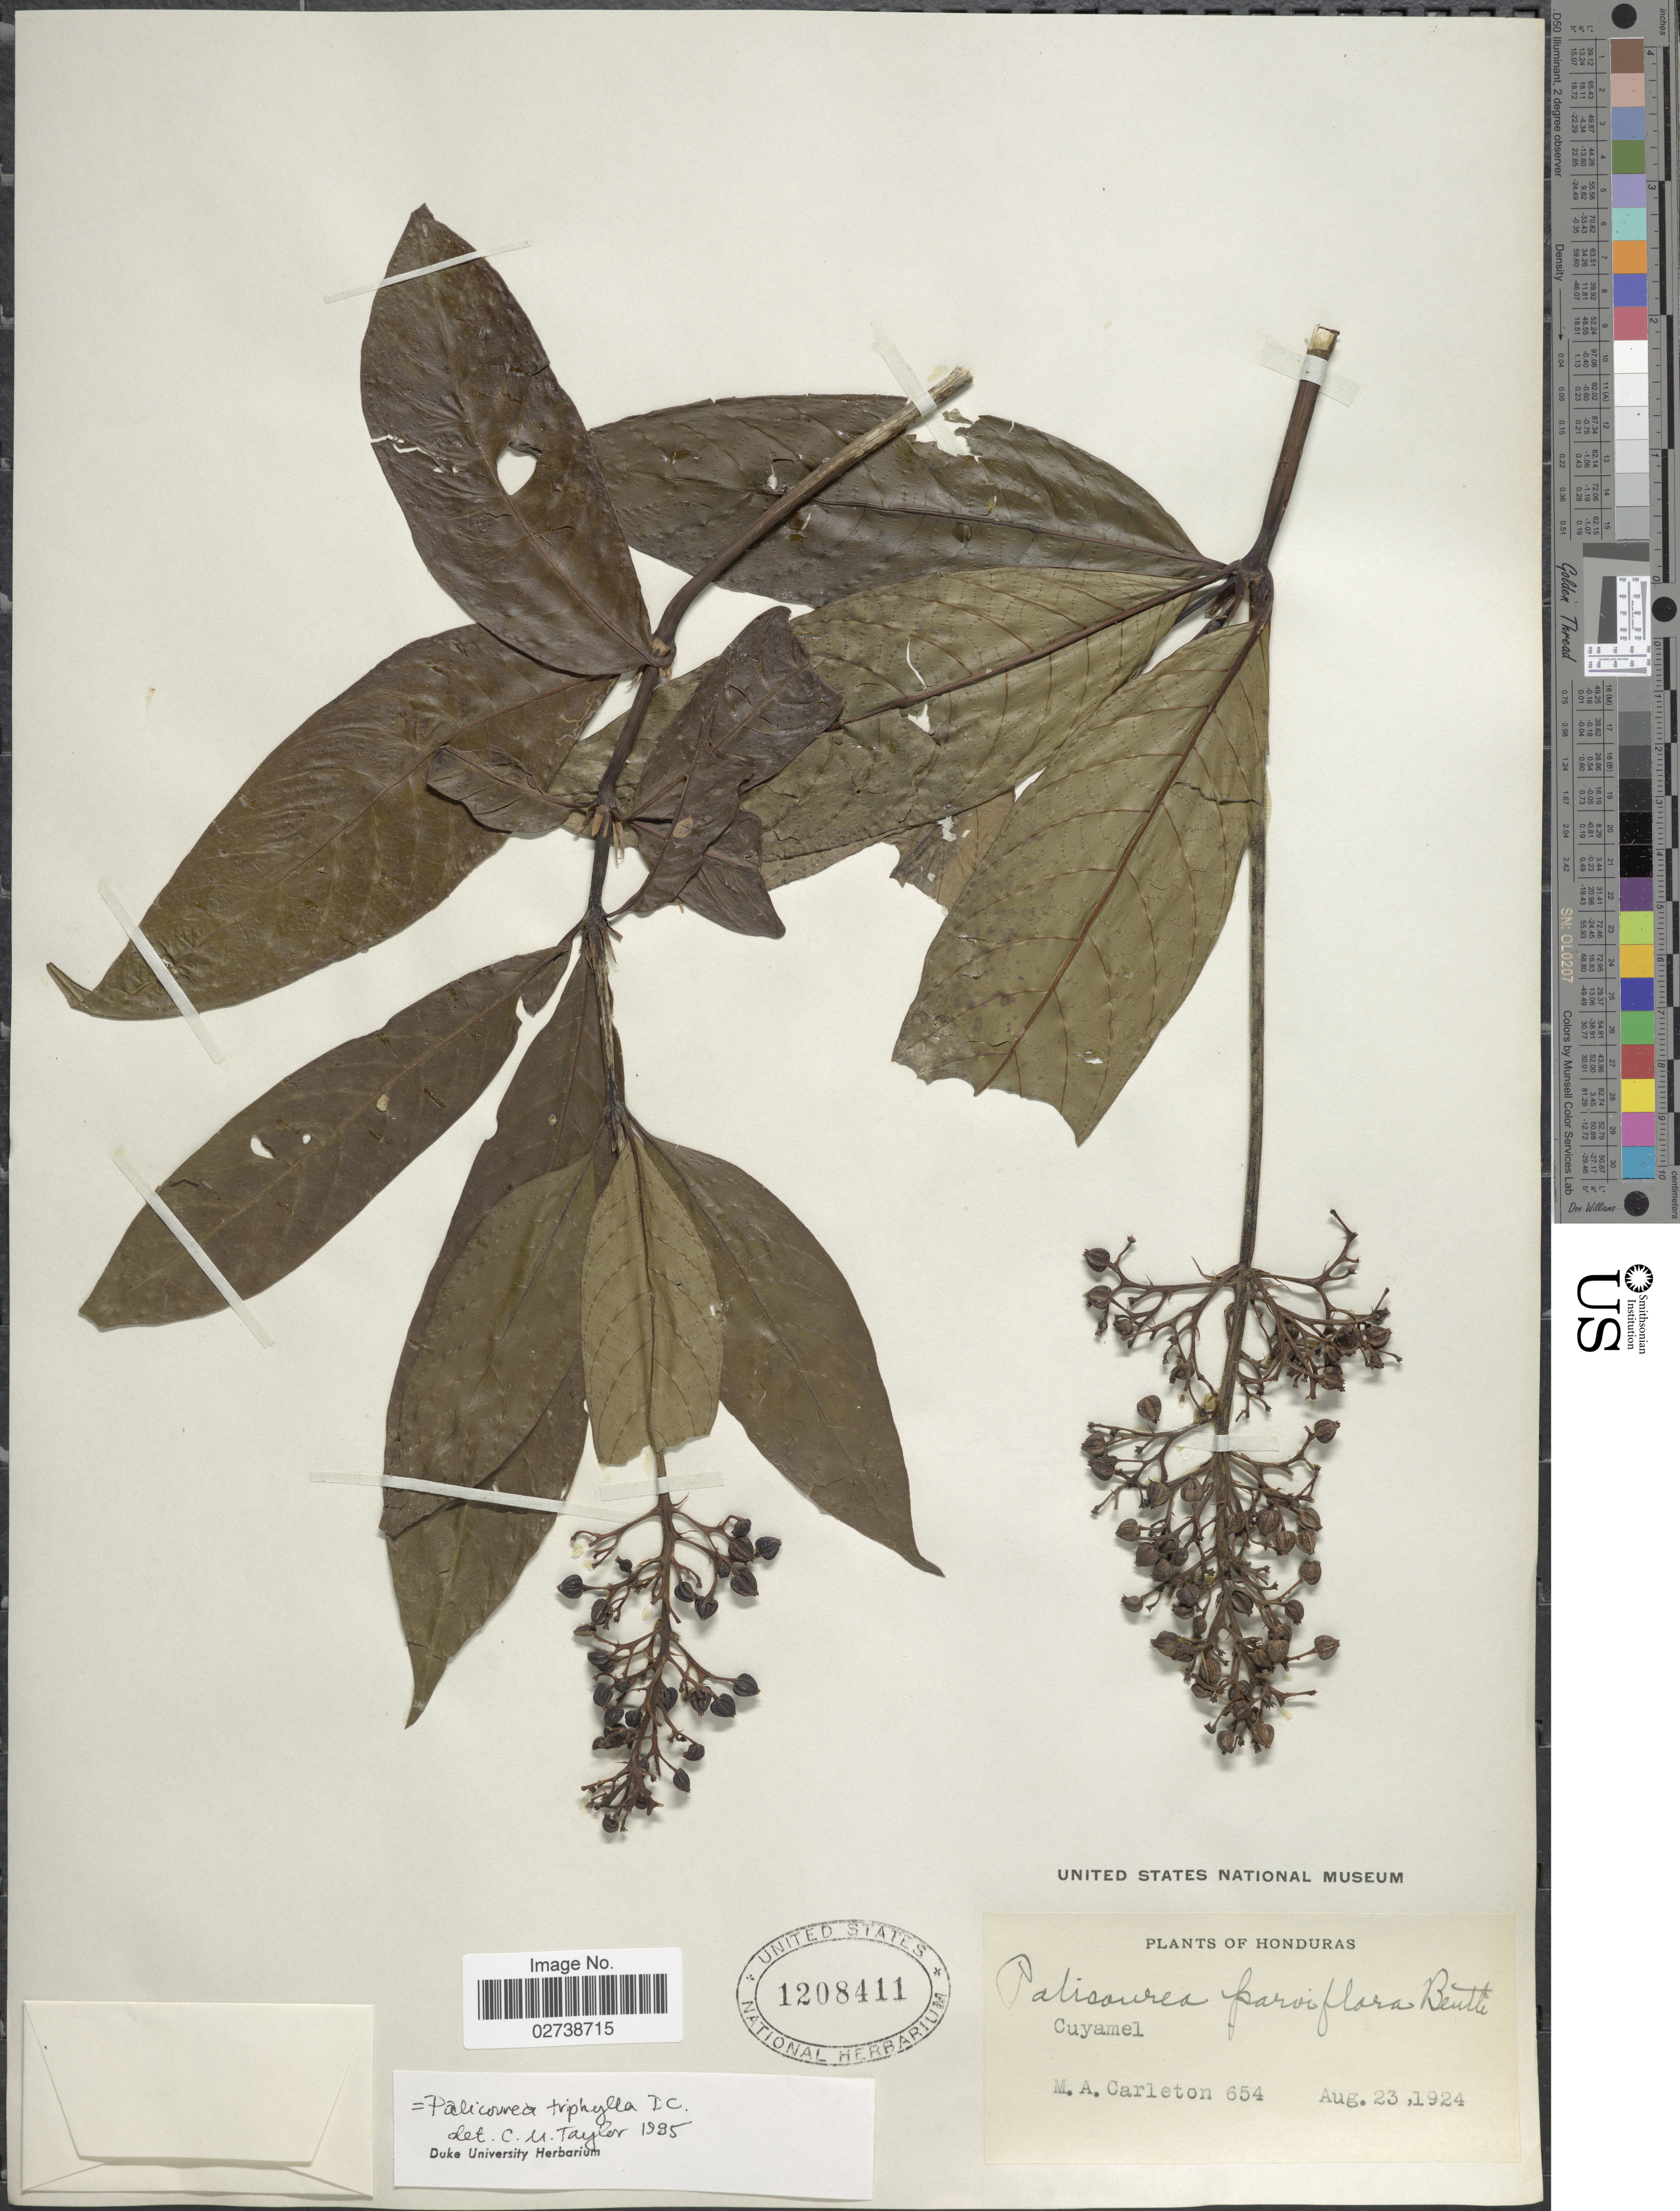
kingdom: Plantae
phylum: Tracheophyta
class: Magnoliopsida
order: Gentianales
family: Rubiaceae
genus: Palicourea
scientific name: Palicourea triphylla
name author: DC.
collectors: M. A. Carleton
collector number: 654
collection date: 1924-08-23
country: Honduras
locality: Cuyamel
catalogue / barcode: US 1208411